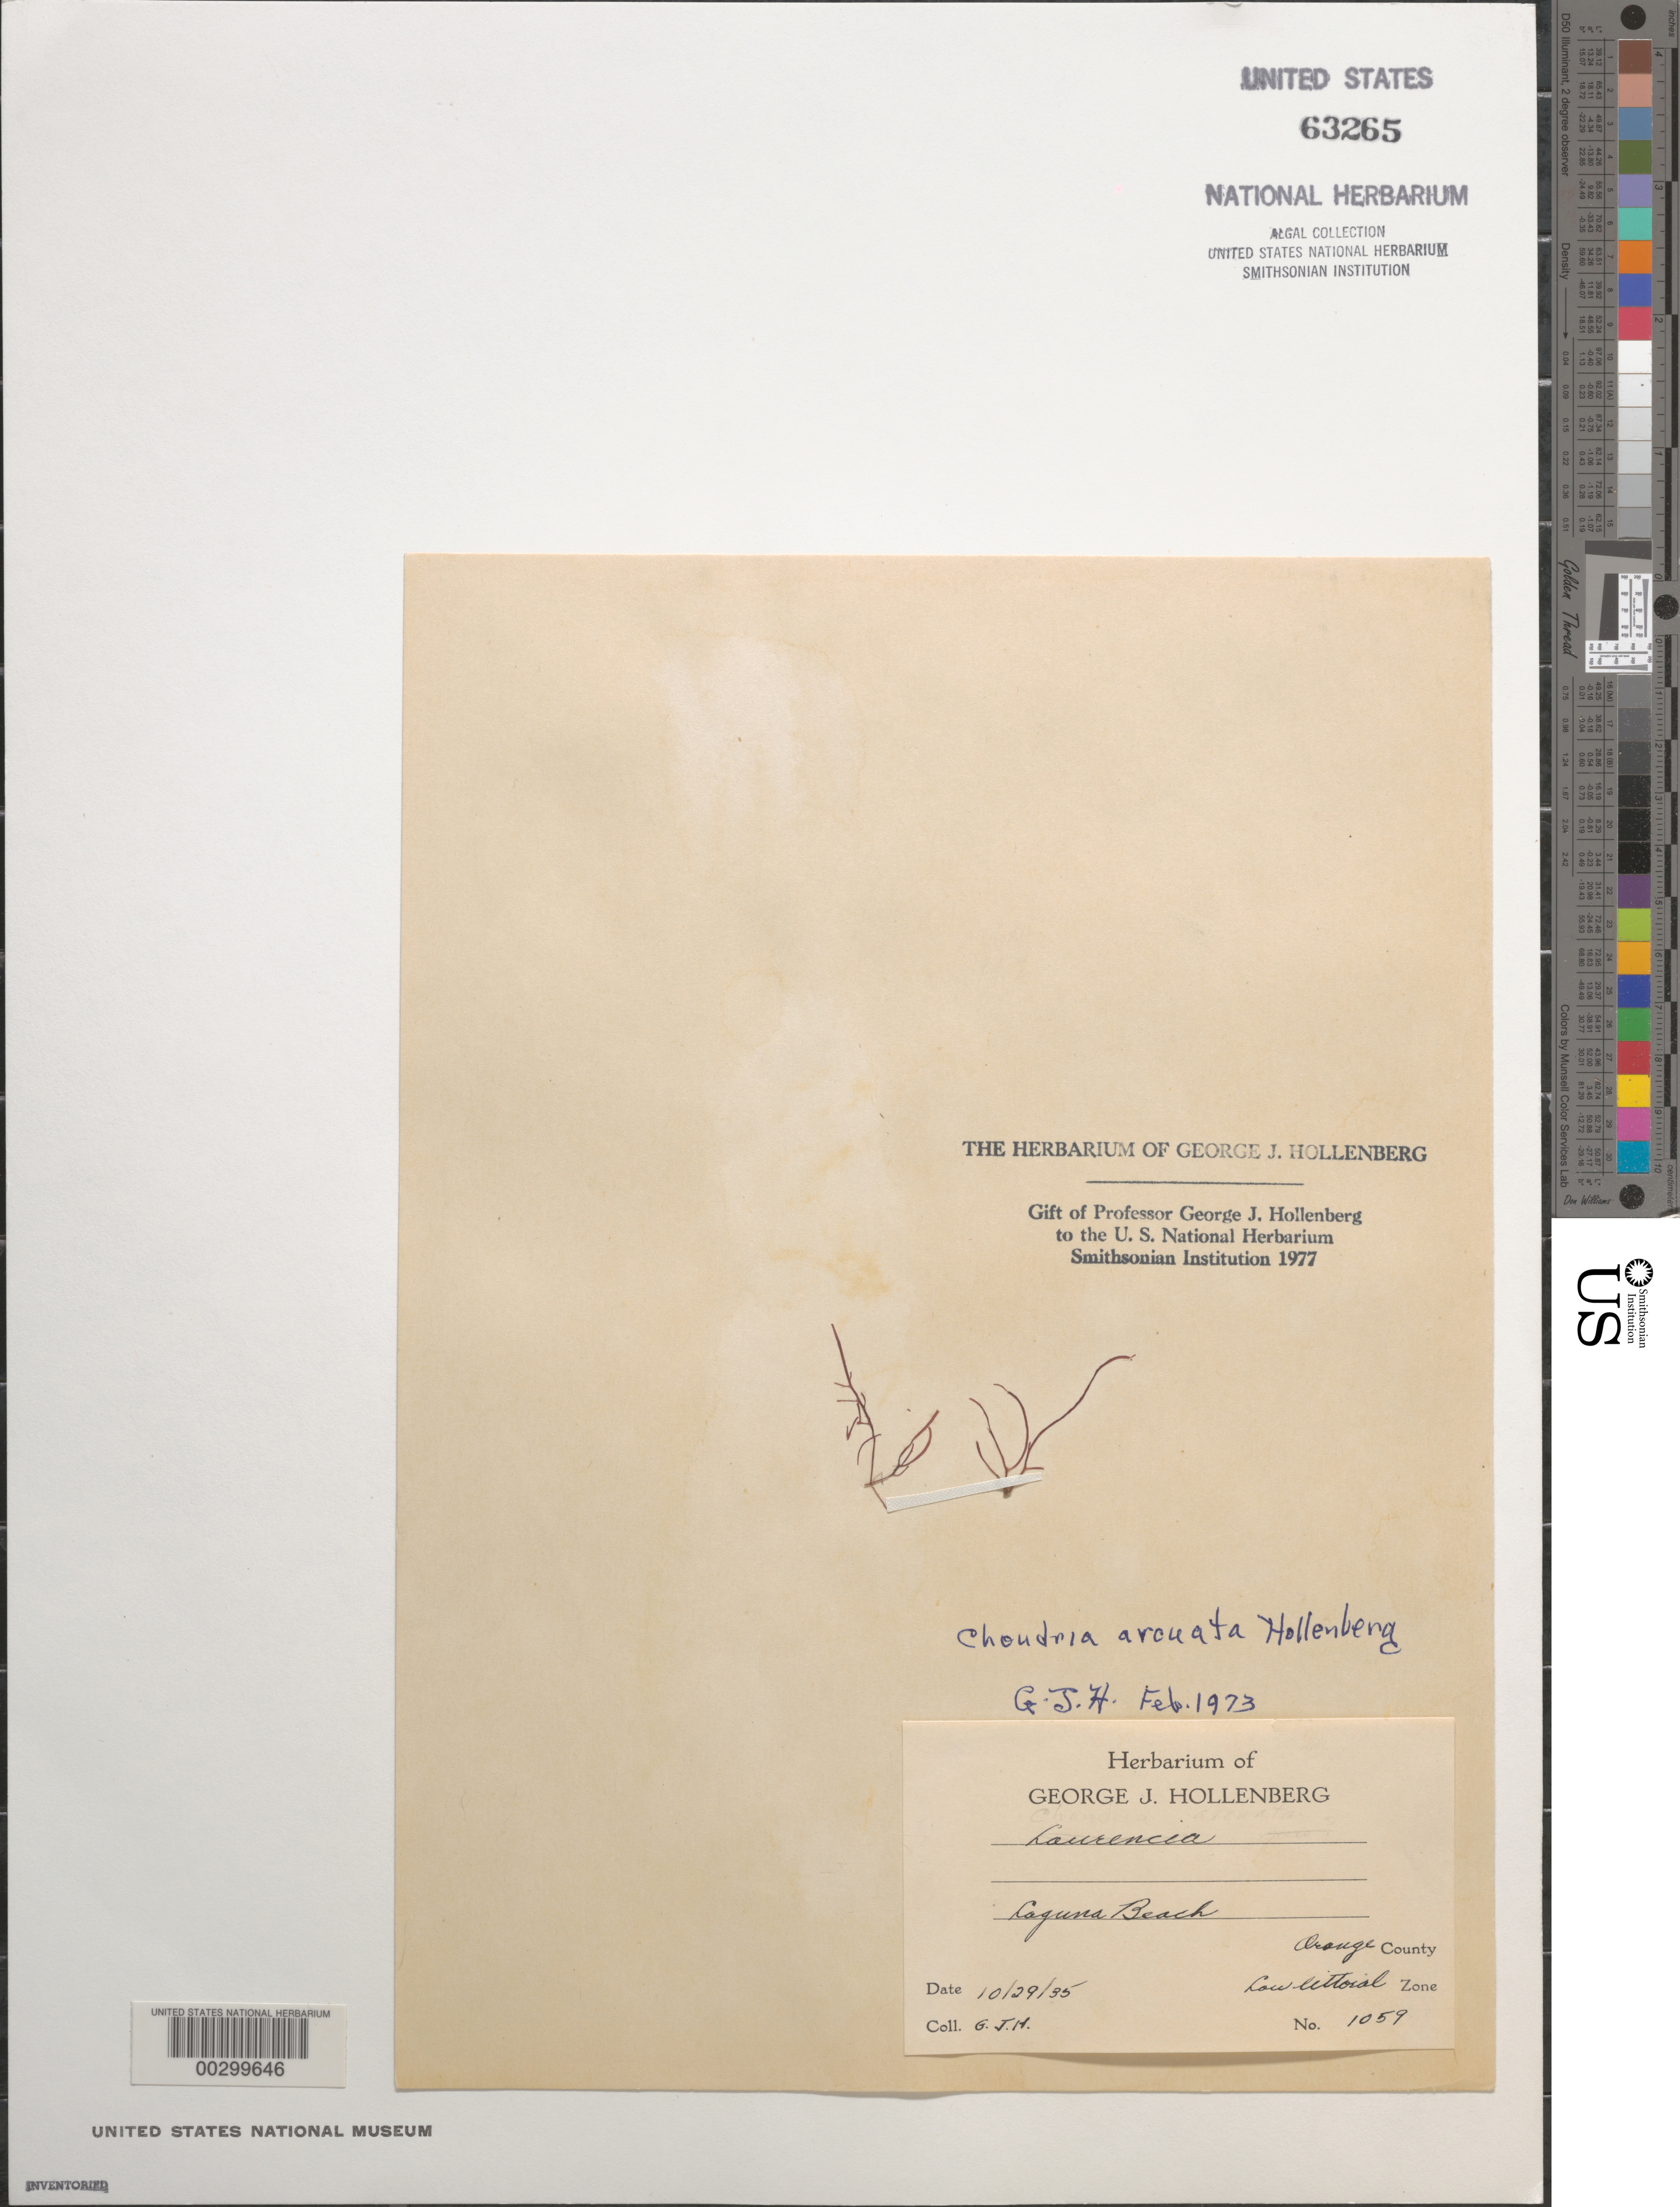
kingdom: Plantae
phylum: Rhodophyta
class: Florideophyceae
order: Ceramiales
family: Rhodomelaceae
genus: Chondria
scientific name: Chondria arcuata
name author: Hollenb.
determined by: Hollenberg, George J.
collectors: G. Hollenberg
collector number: GJH 1059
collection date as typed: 29 Oct 1935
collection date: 1935-10-29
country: United States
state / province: California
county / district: Orange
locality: Laguna Beach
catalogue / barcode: US 63265